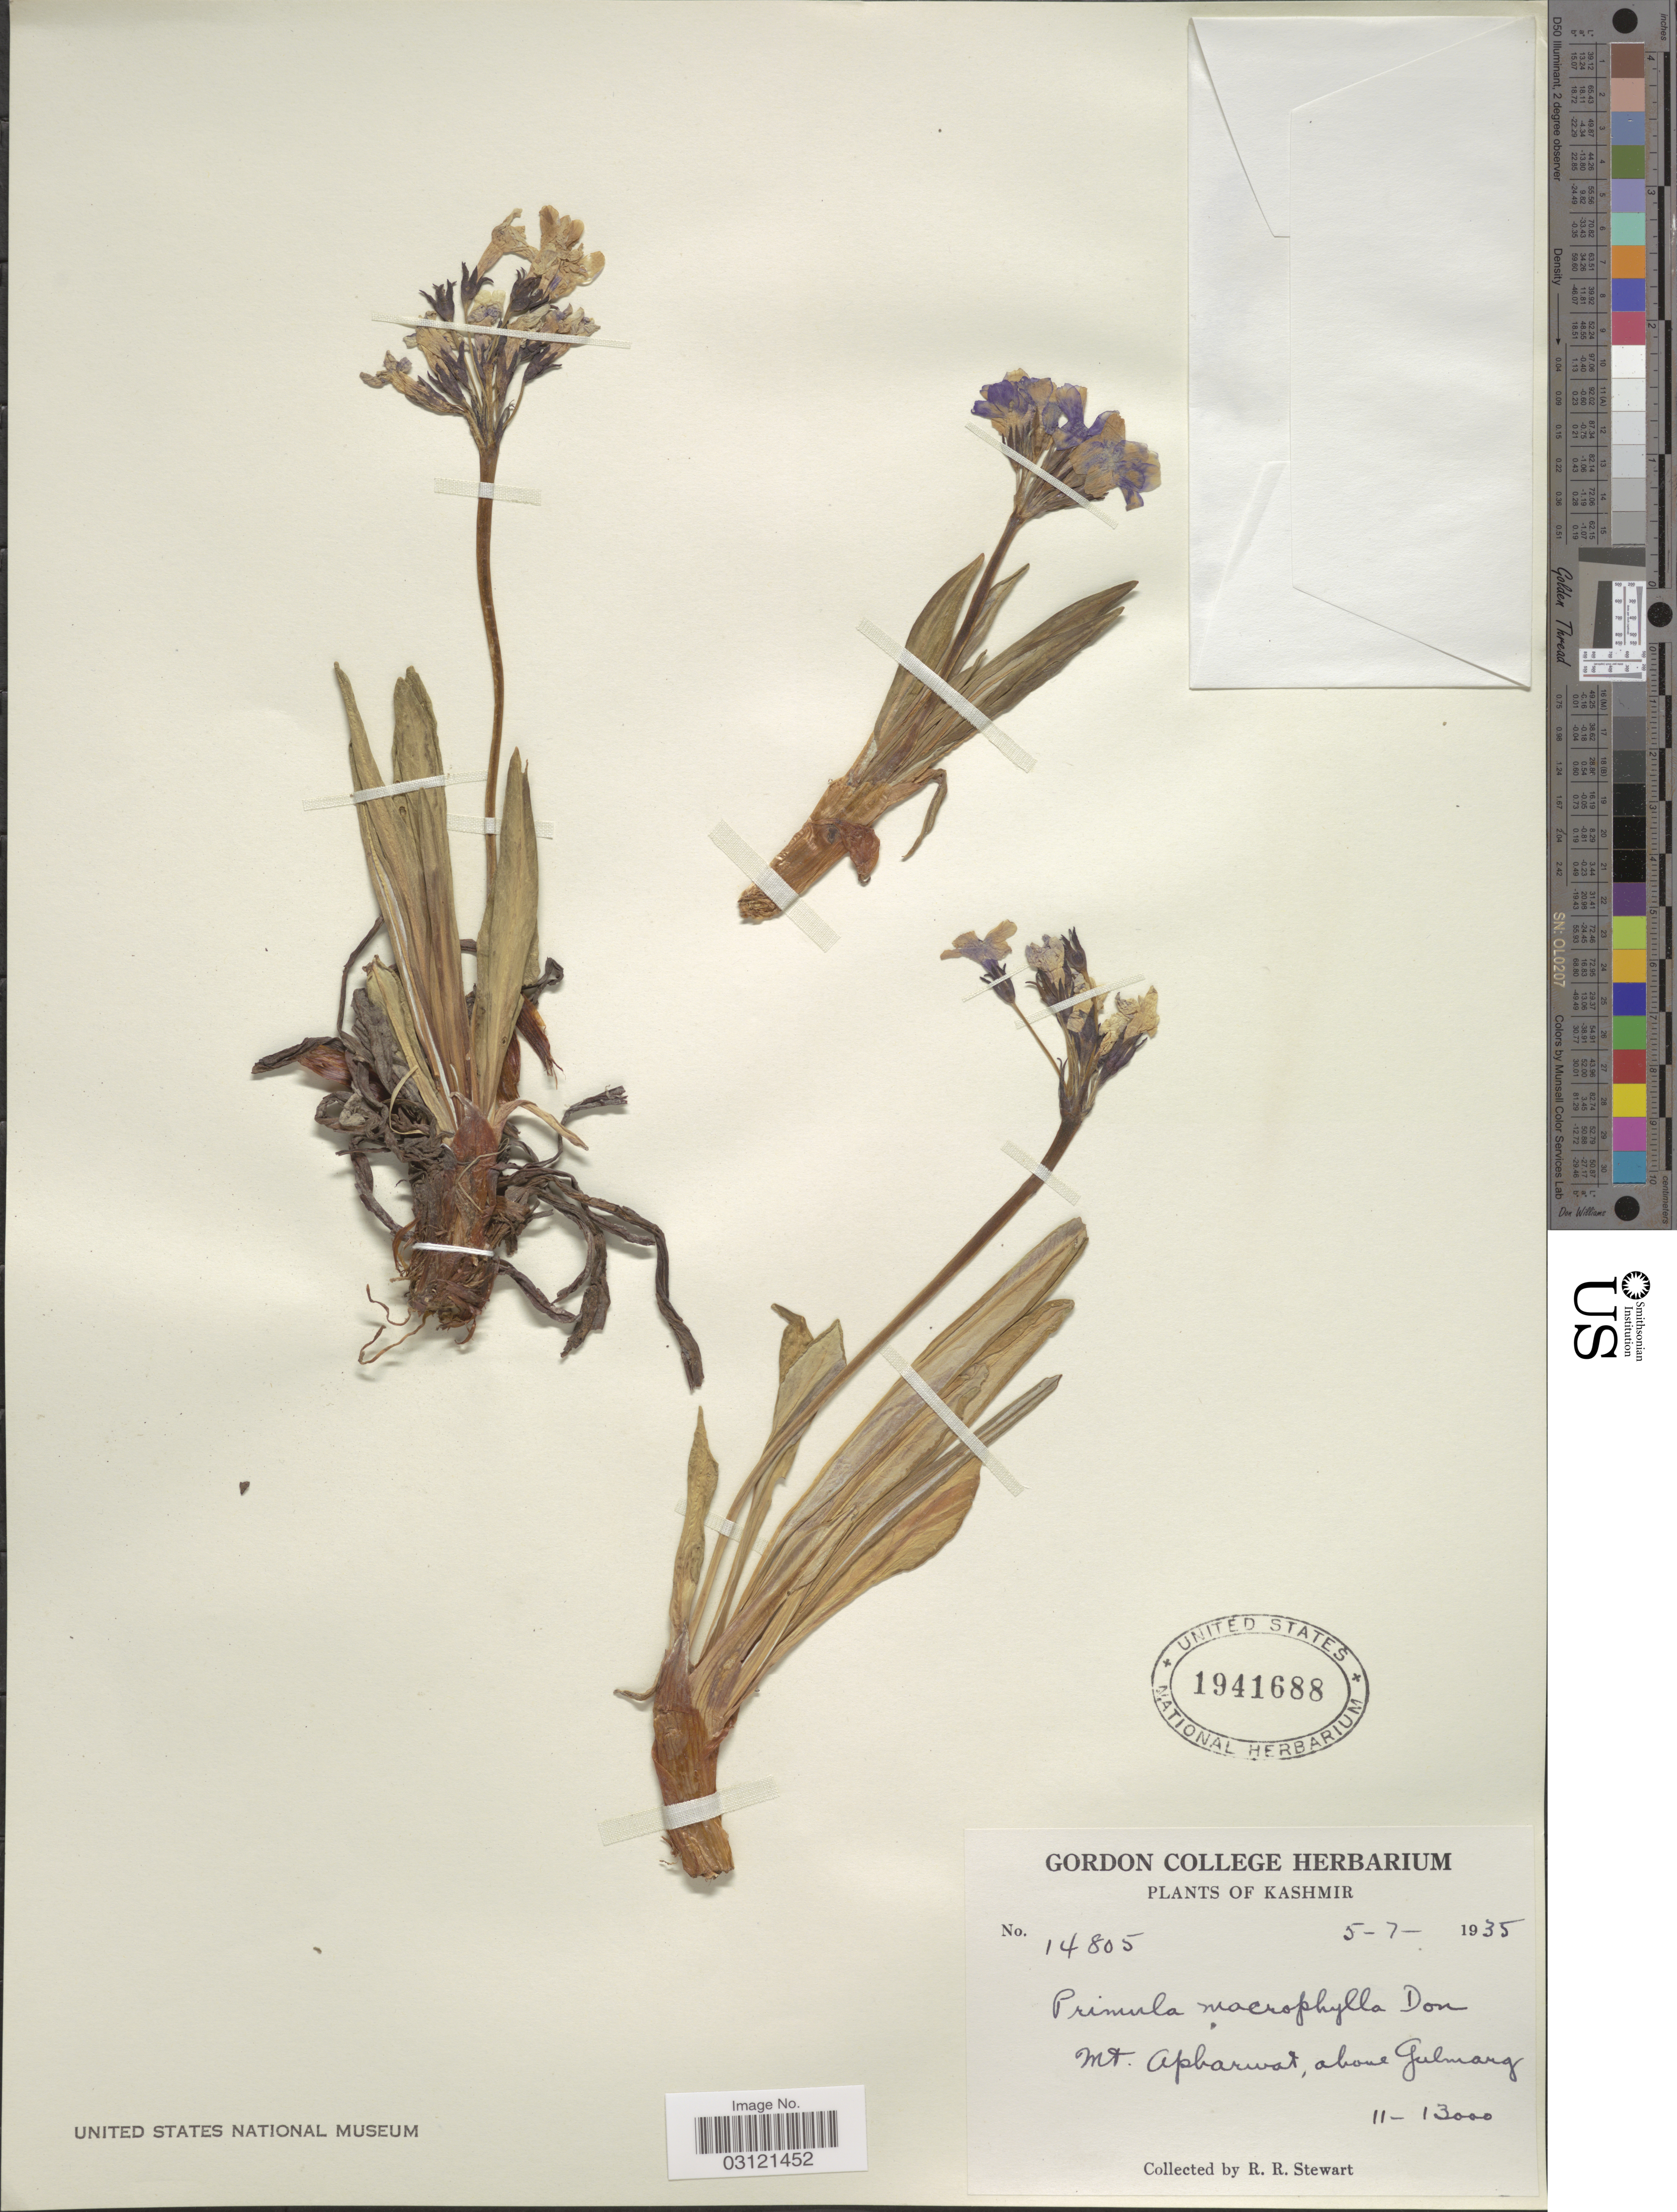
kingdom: Plantae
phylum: Tracheophyta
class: Magnoliopsida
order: Ericales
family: Primulaceae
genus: Primula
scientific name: Primula macrophylla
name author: D. Don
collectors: R. Stewart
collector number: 14805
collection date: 1935-07-05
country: India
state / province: Jammu and Kashmir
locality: Mt. Apbarwat, above Gulmarg, Kashmir.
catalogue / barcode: US 1941688